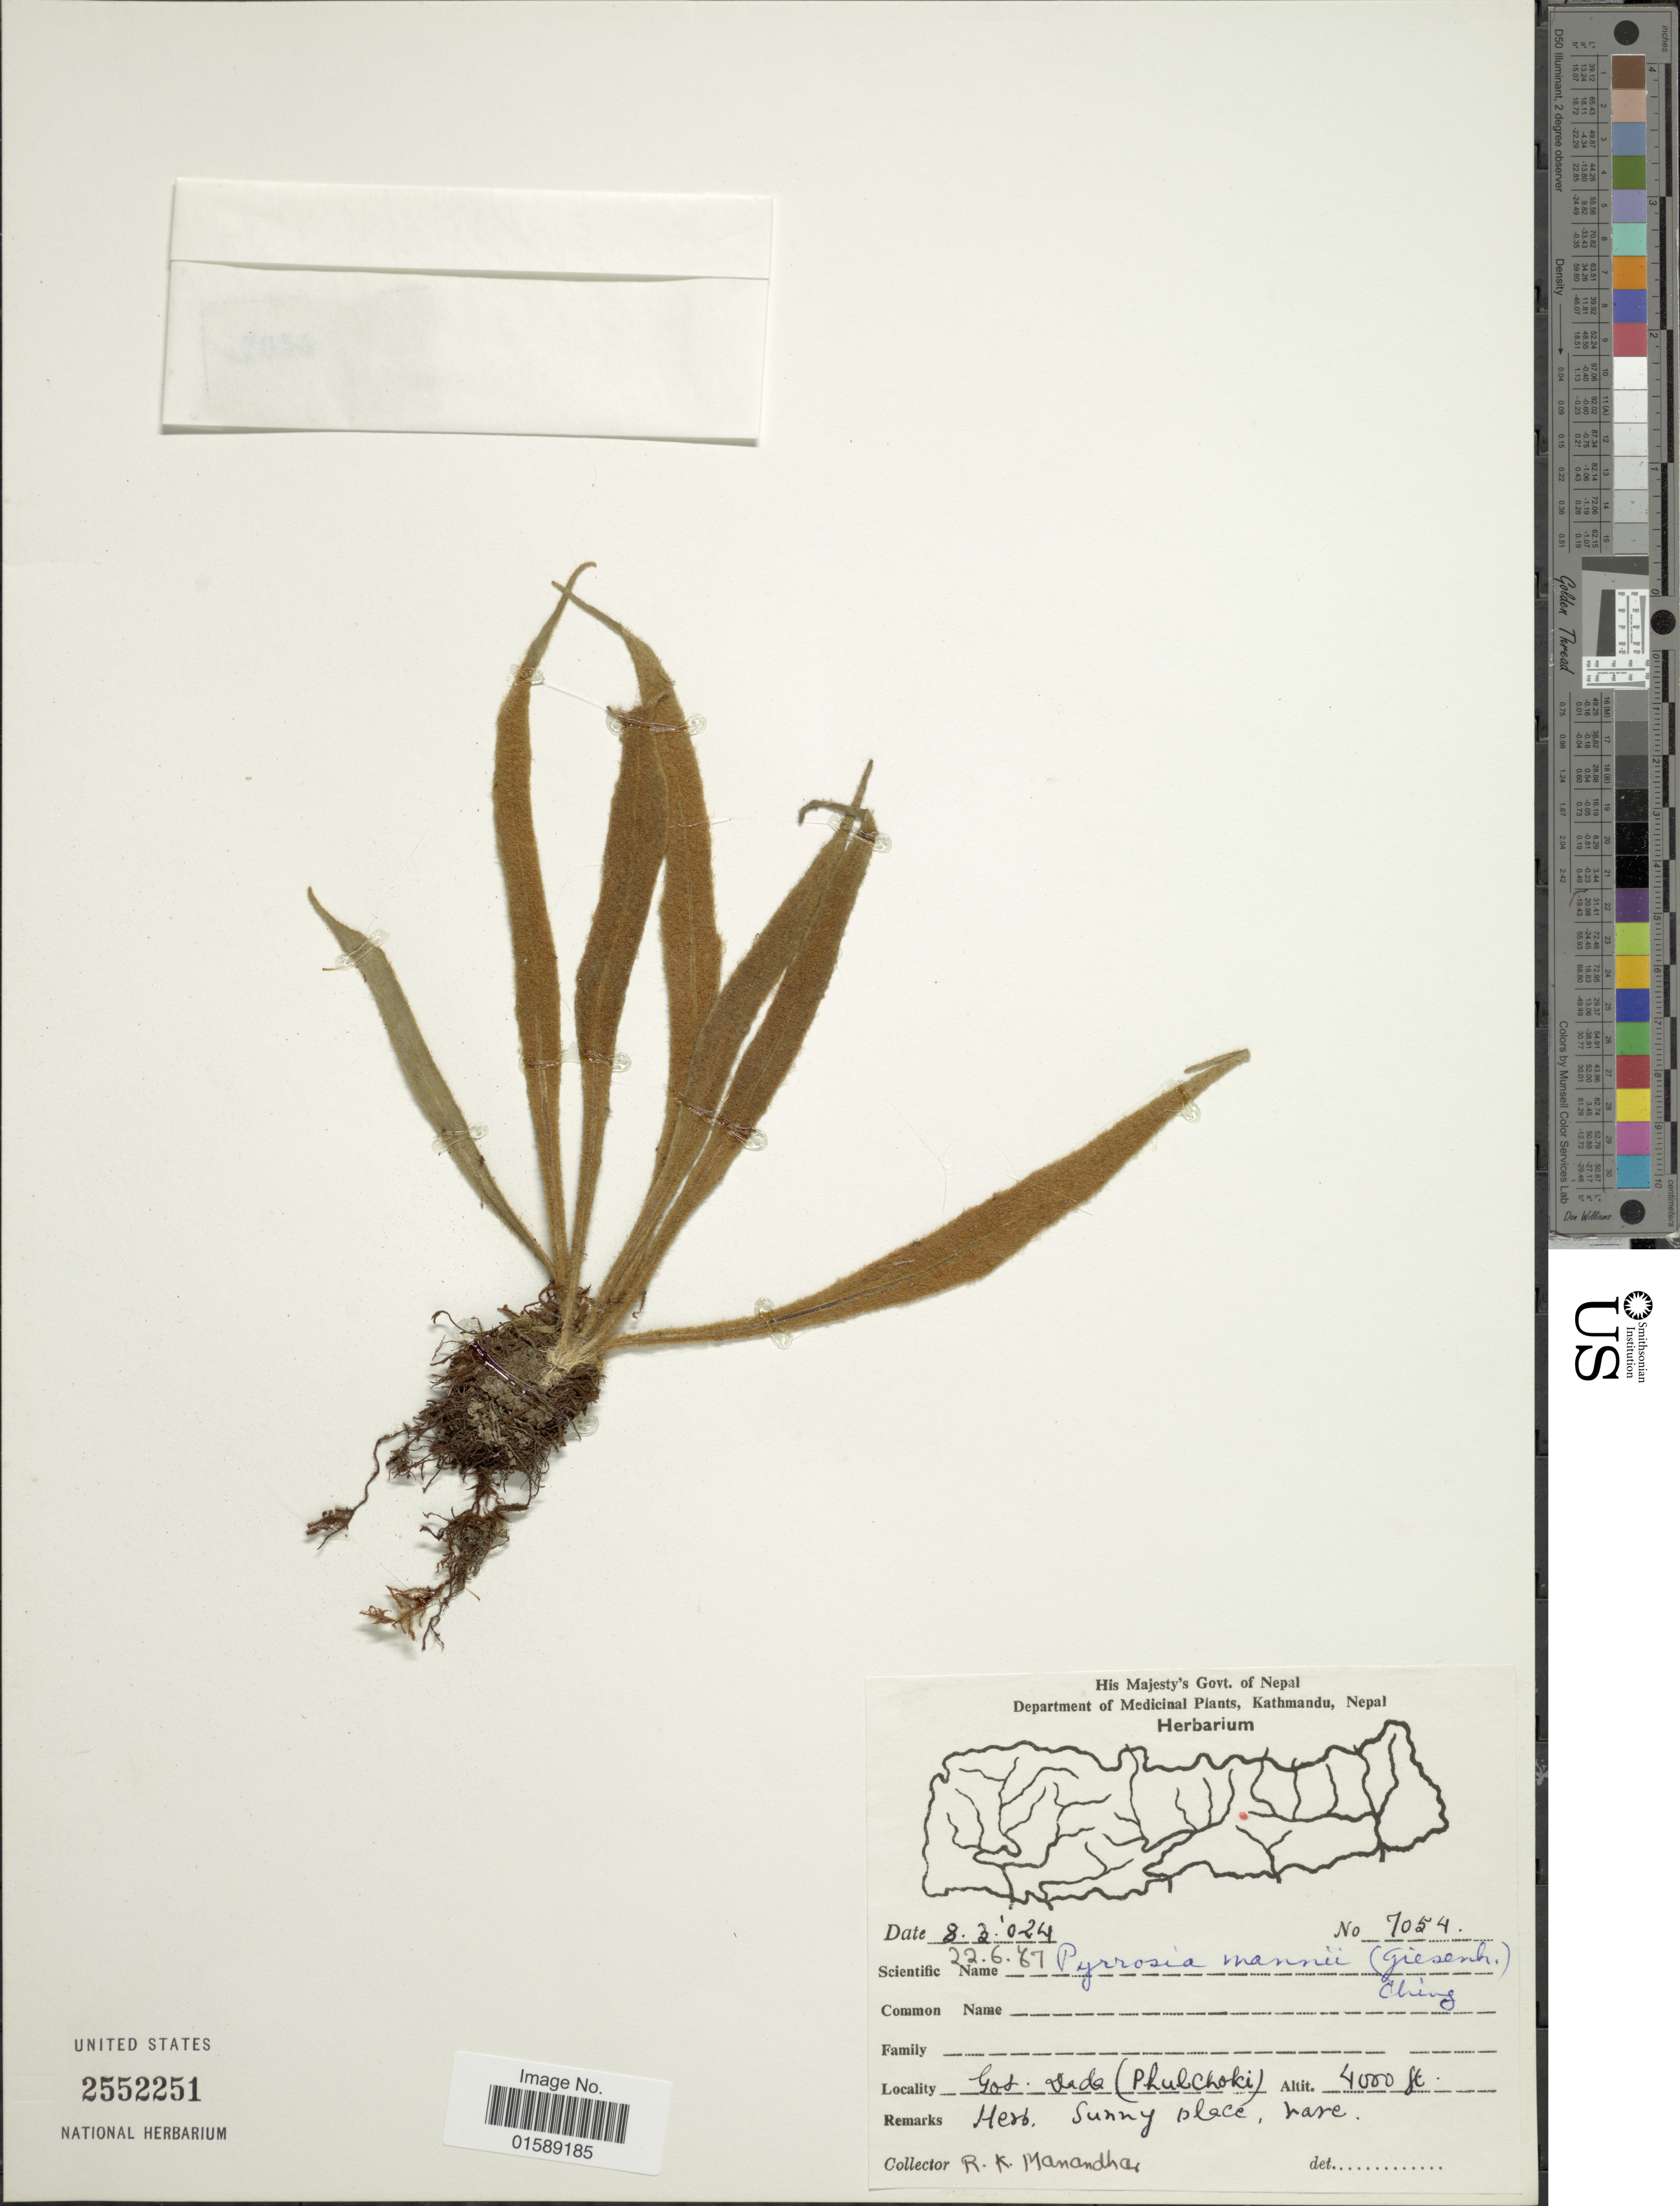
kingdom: Plantae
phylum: Tracheophyta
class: Polypodiopsida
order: Polypodiales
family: Polypodiaceae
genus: Pyrrosia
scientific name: Pyrrosia mannii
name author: (Giesenh.) Ching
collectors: R. Manandhar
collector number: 7054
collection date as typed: Transcribed d/m/y: 8/3/24 to 22/6/67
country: Nepal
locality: God. Dada (Phulchoki)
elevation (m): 1219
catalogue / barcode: US 2552251